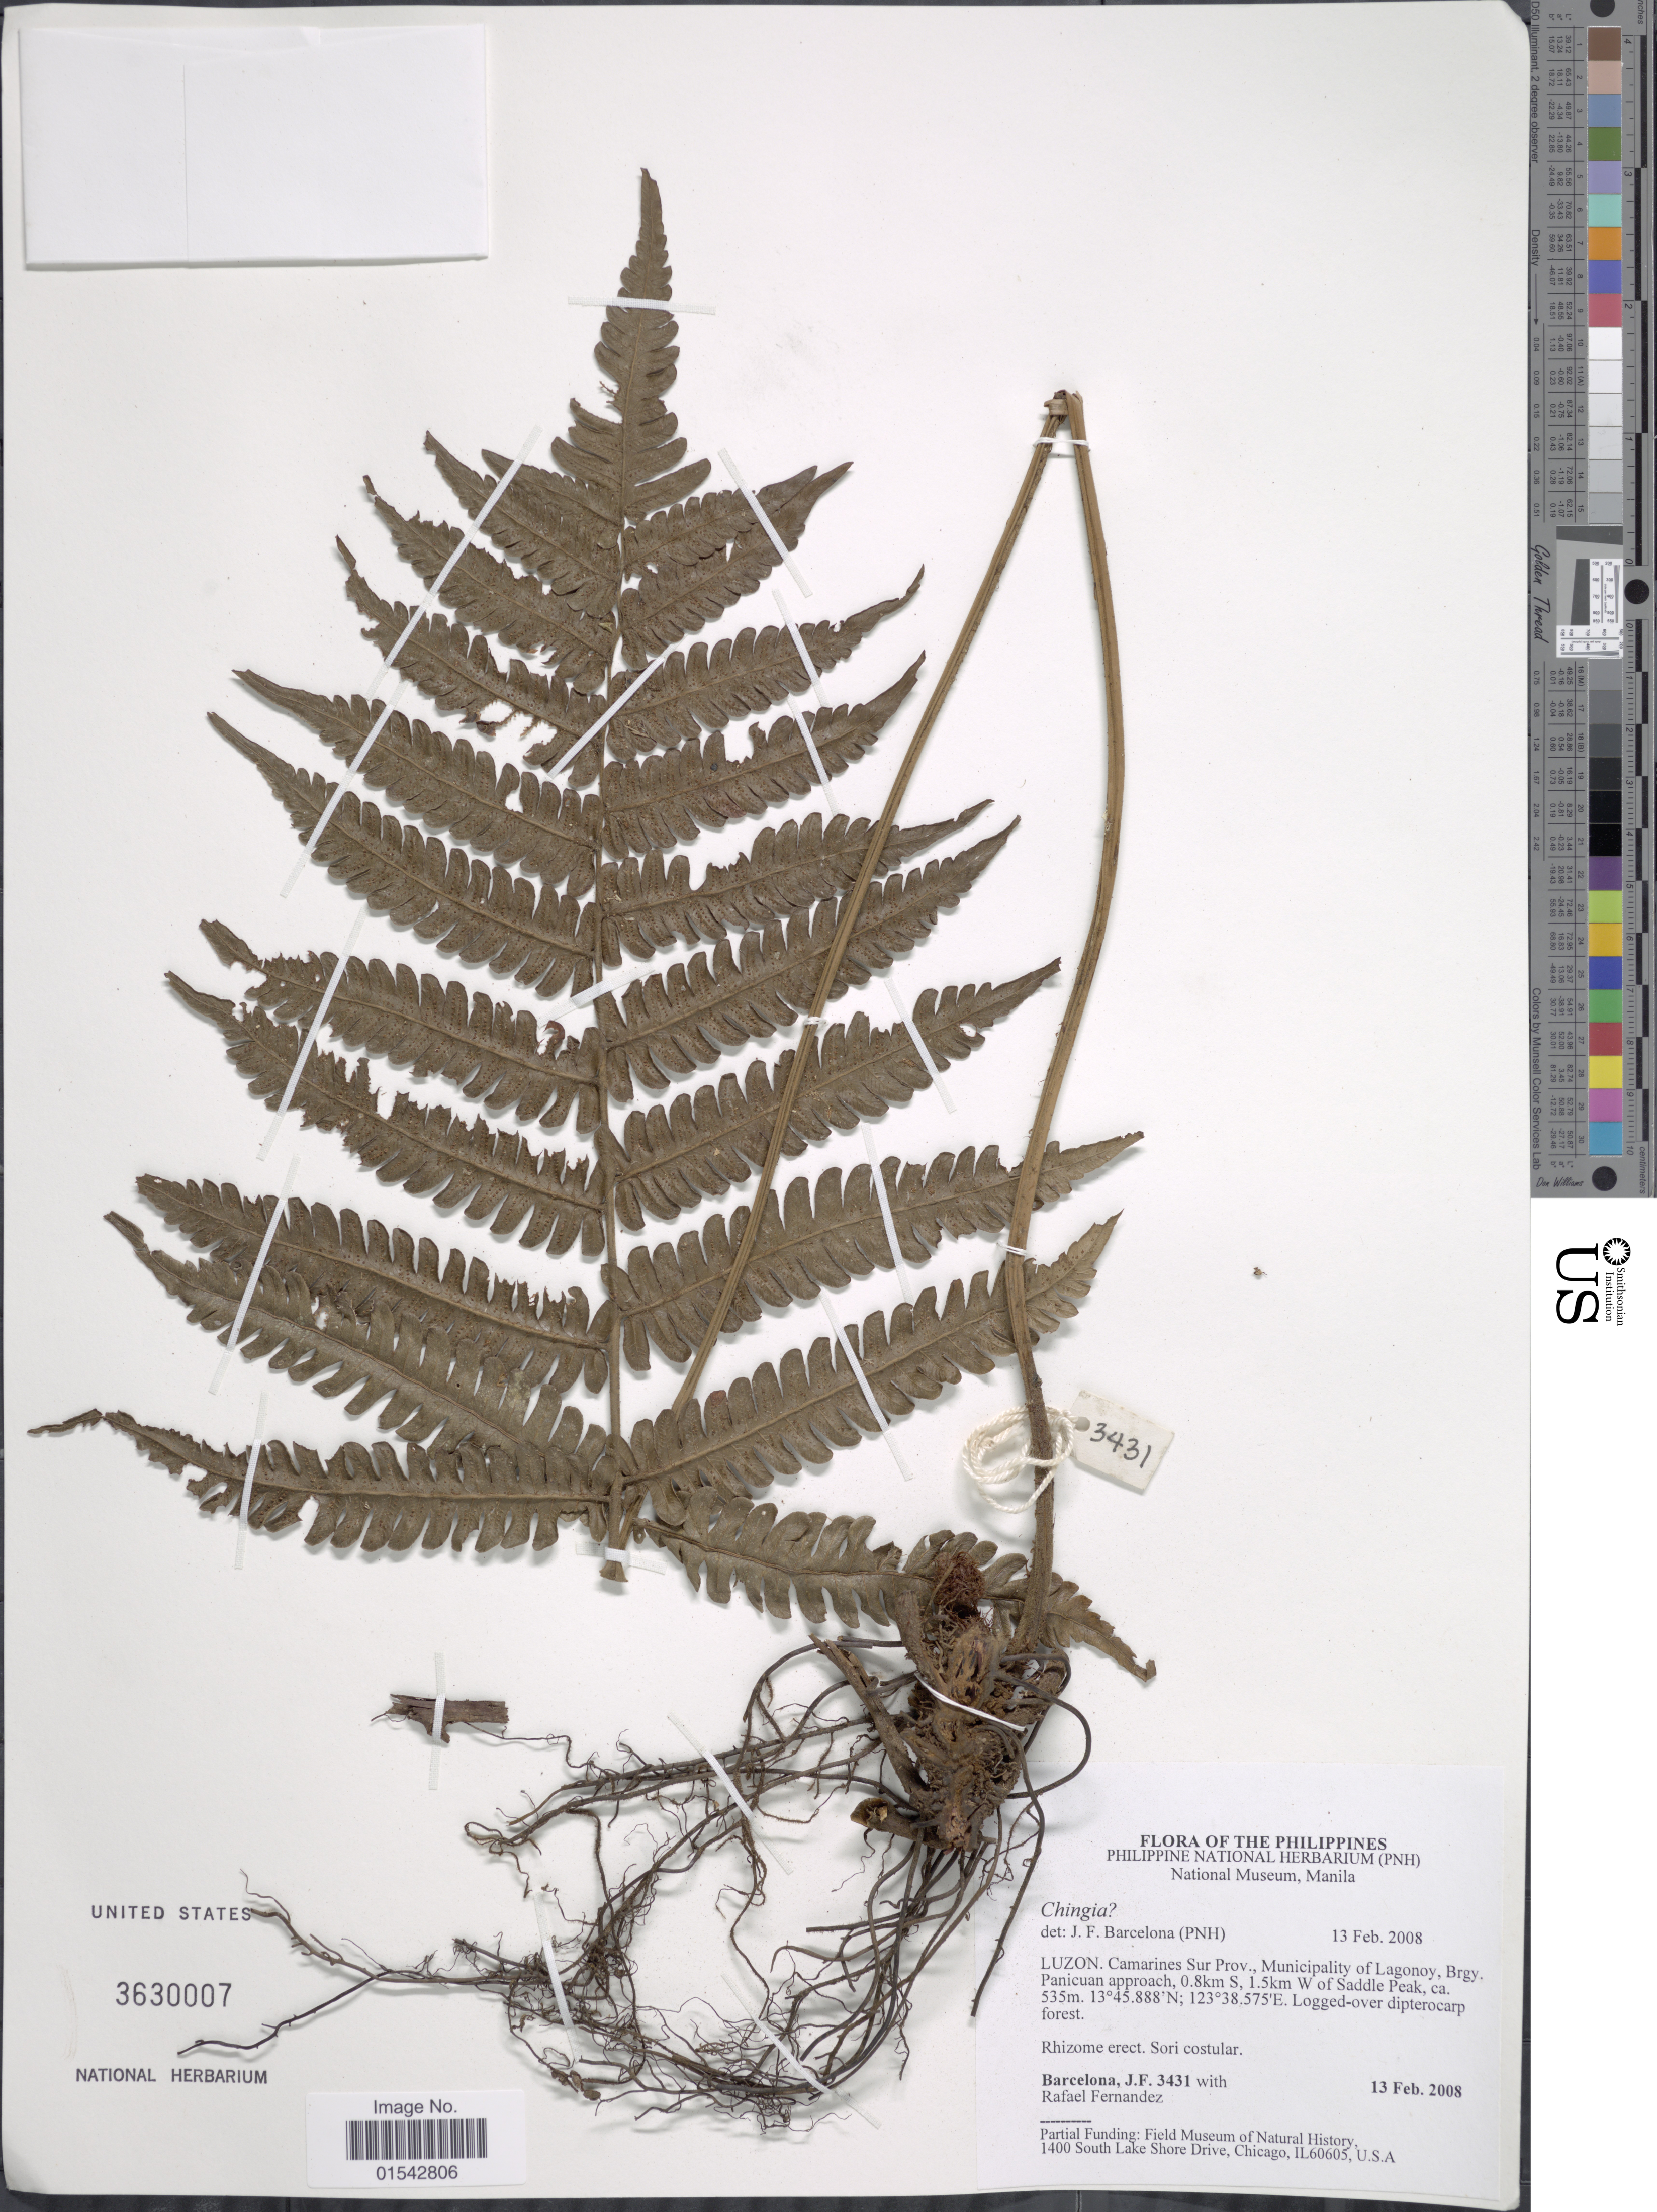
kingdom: Plantae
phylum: Tracheophyta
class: Polypodiopsida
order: Polypodiales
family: Thelypteridaceae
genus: Cyclosorus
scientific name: Cyclosorus sp.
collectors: J. F. Barcelona & R. Fernandez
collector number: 3431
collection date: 2008-02-13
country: Philippines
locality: Philippines, Luzon, Camarines Sur Prov., Municipality of Lagonoy, Brgy., Panicuan approach, 0.8km S, 1.5km W of Saddle Peak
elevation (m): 535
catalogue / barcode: US 3630007